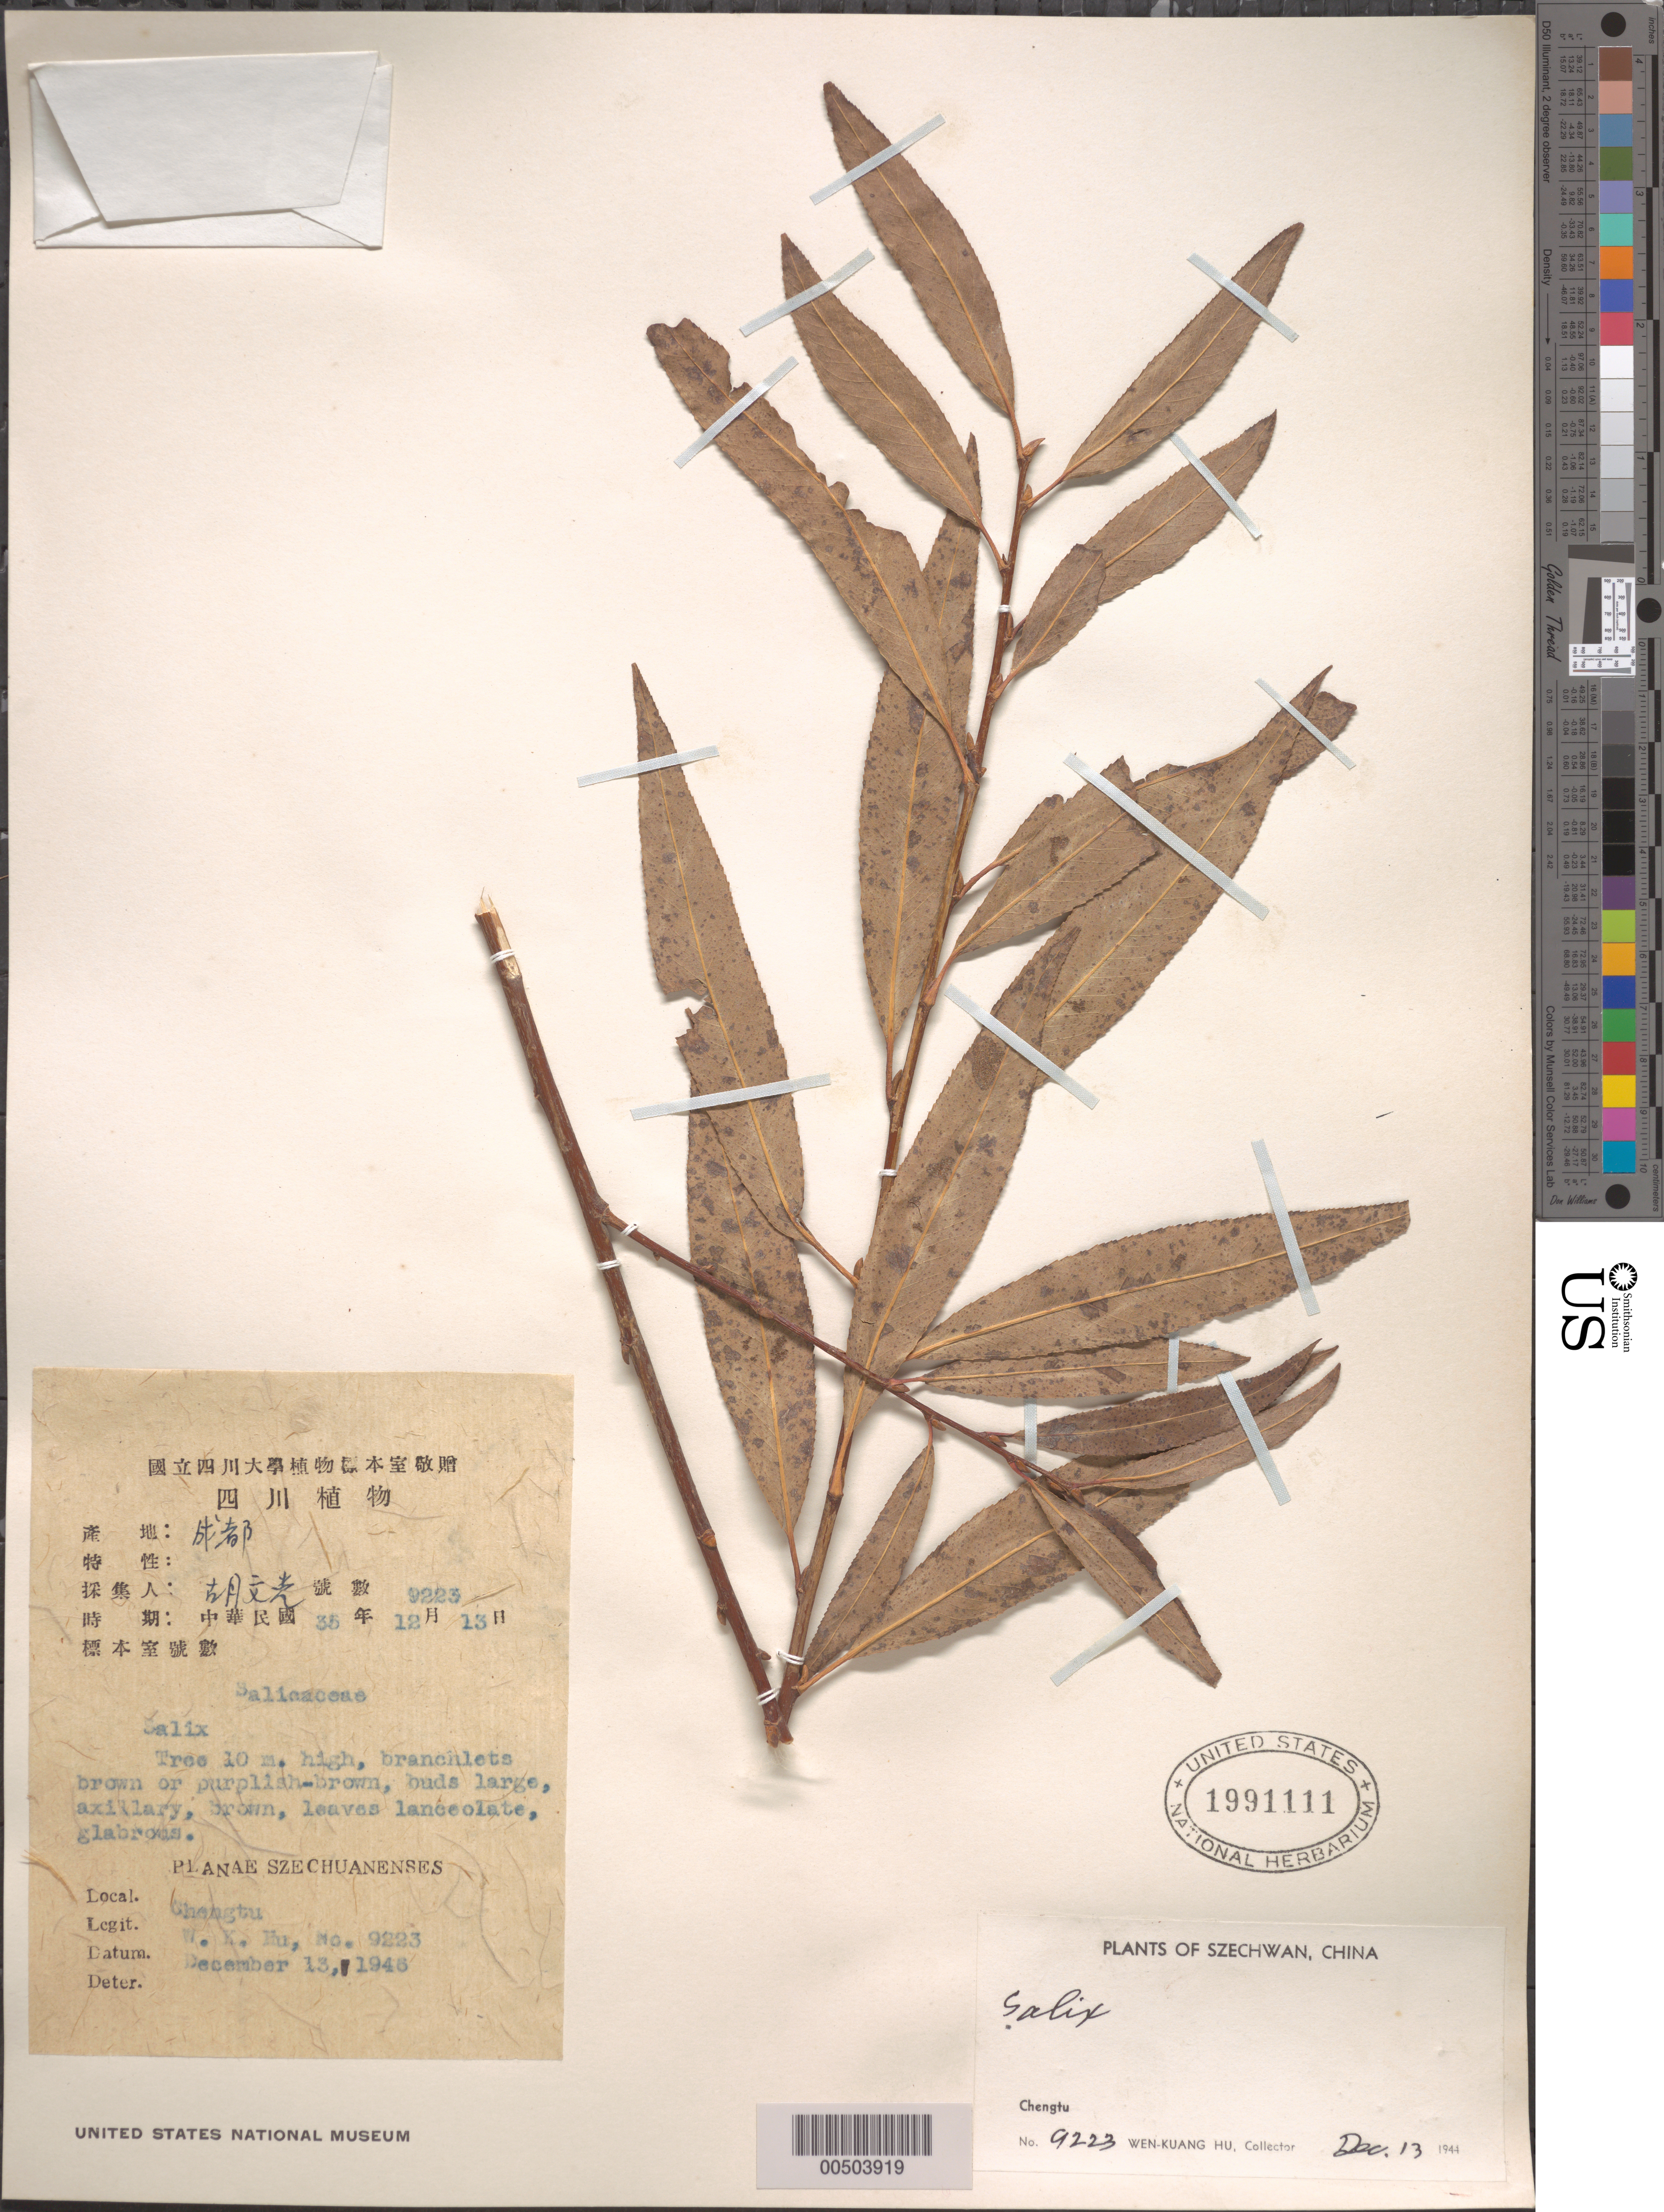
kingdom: Plantae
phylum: Tracheophyta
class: Magnoliopsida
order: Malpighiales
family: Salicaceae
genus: Salix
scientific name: Salix sp.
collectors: W. Y. Hu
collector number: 9223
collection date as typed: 13 Dec 1946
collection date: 1946-12-13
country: China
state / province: Sichuan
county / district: Chengdu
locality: Ch'eng-tu Shih. [= Chengdu Shi]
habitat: Tree 10 m high, branchlets brown or purplish-brown, buds large, axillary, brown, leaves lanceolate, glabrous.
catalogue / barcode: US 1991111